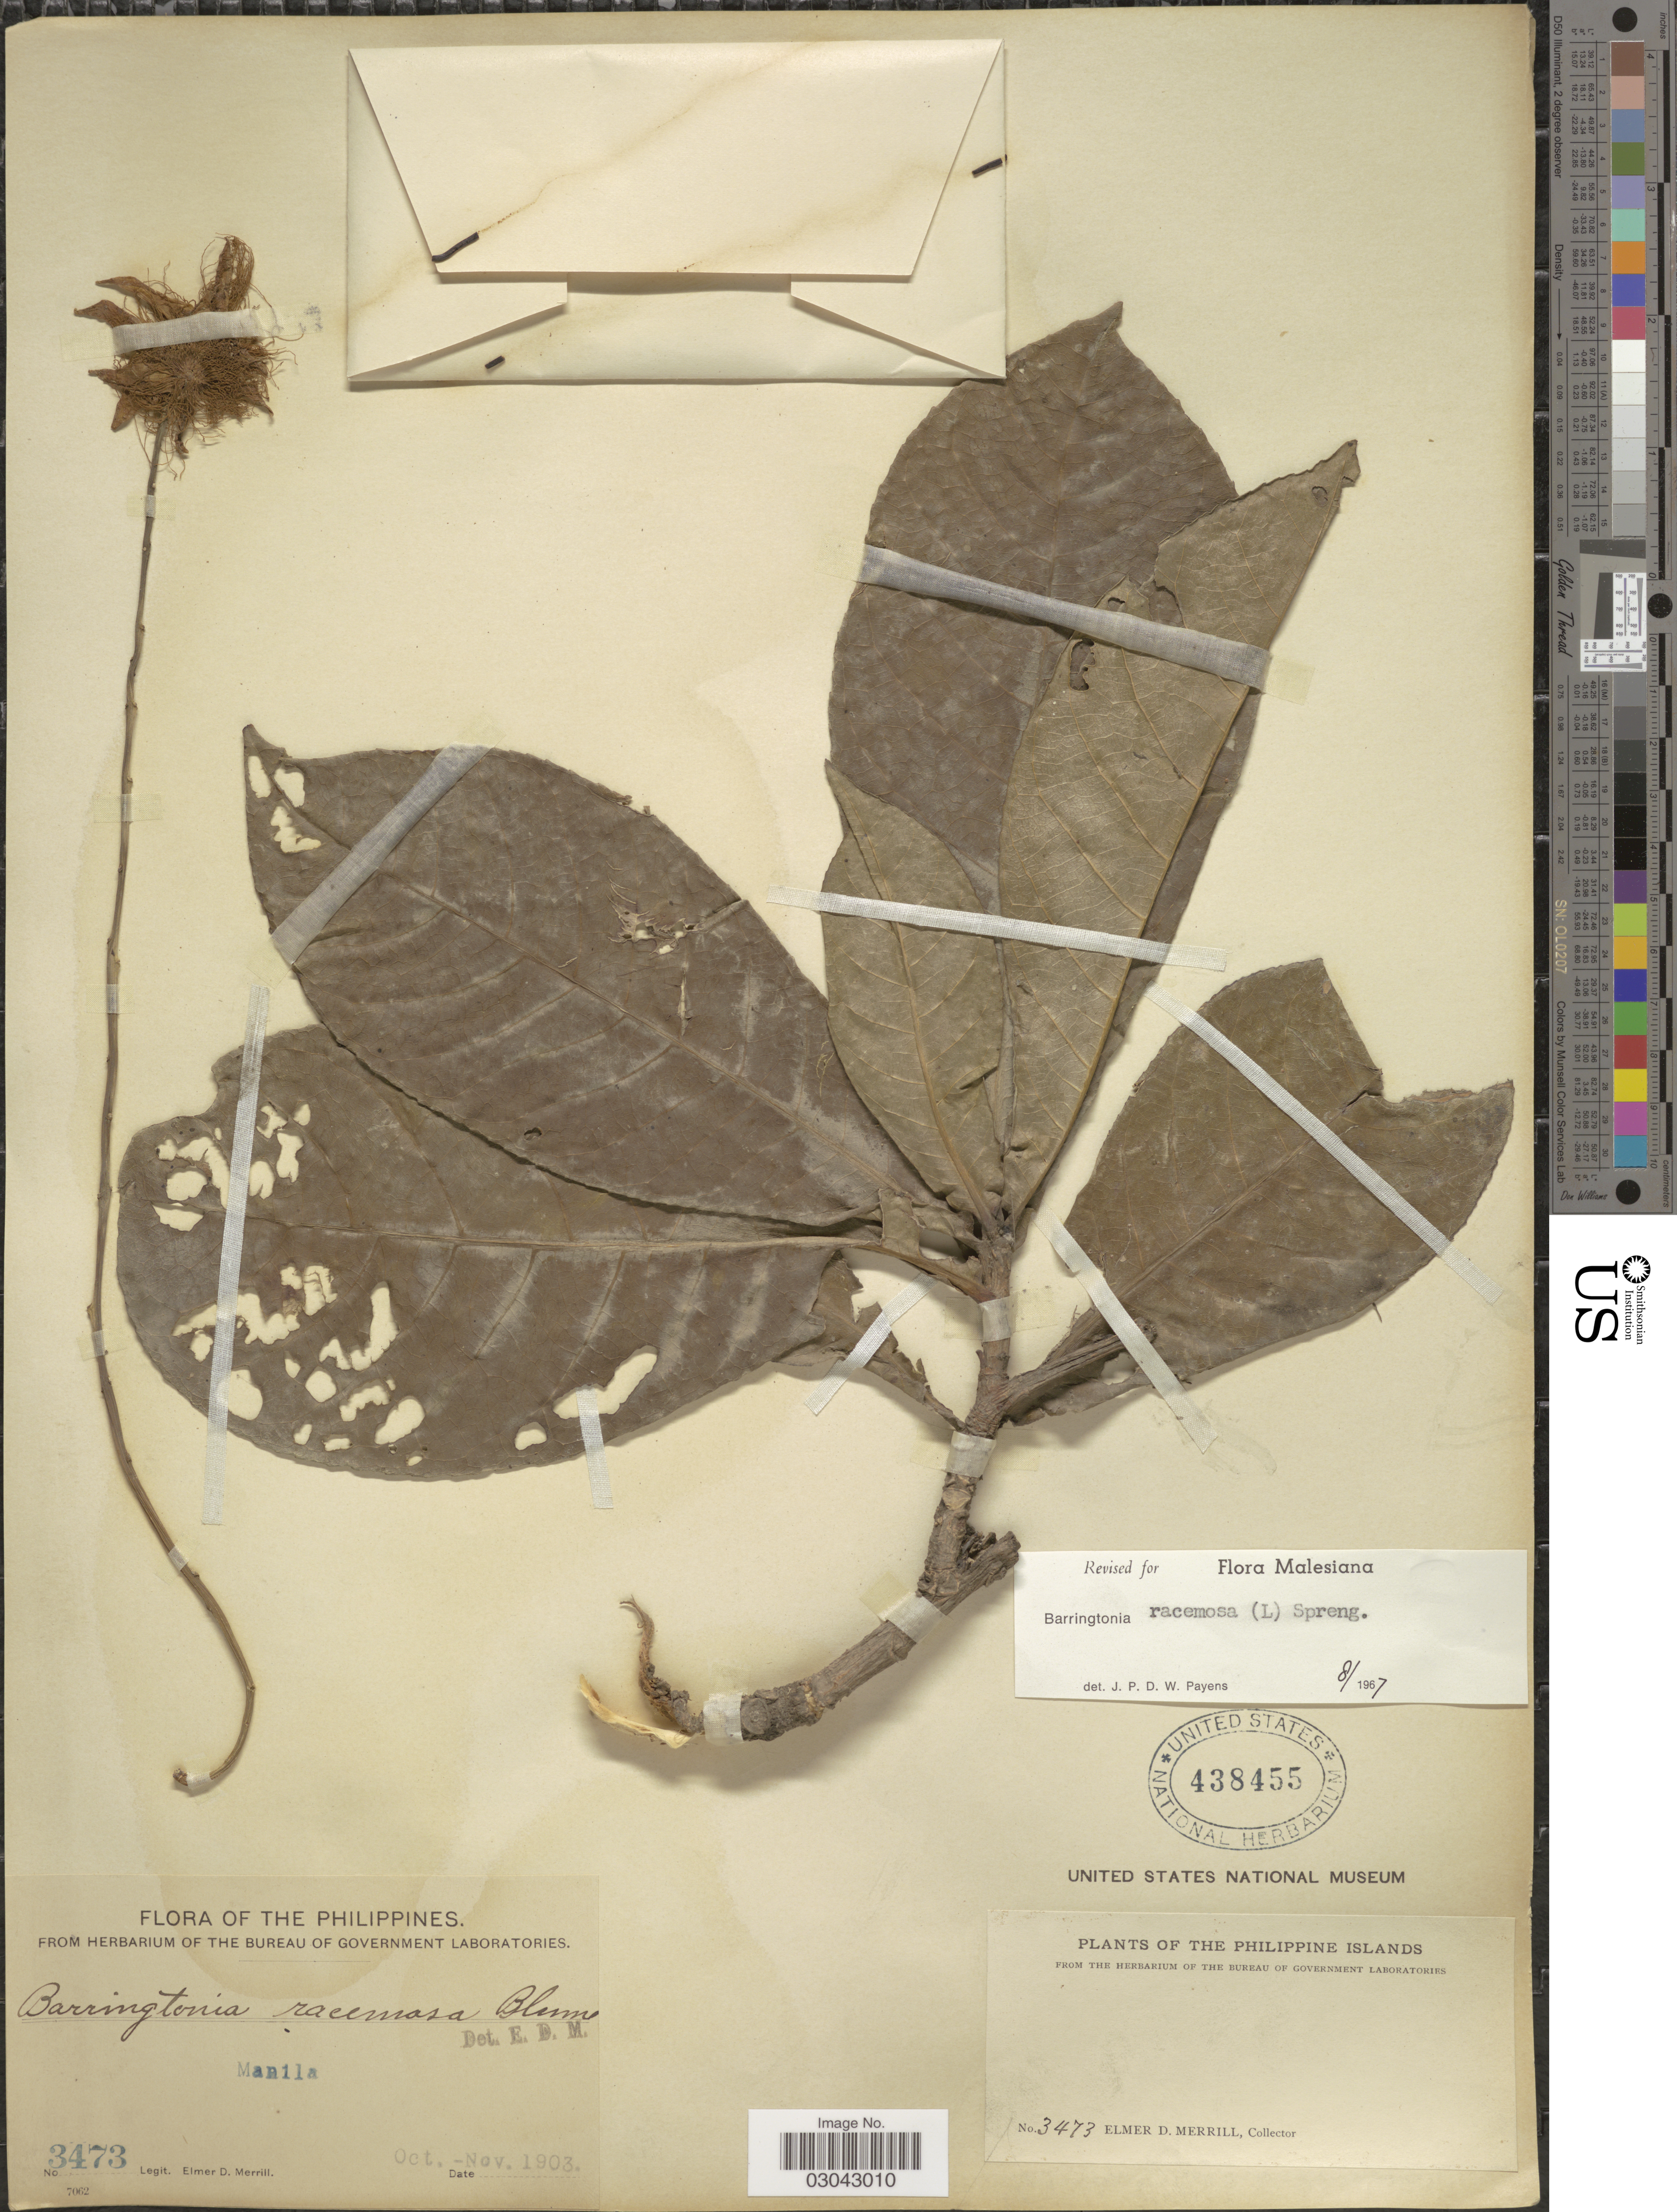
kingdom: Plantae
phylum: Tracheophyta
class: Magnoliopsida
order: Ericales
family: Lecythidaceae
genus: Barringtonia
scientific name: Barringtonia racemosa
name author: (L.) Spreng.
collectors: E. D. Merrill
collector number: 3473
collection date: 1903-10/1903-11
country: Philippines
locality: Manila.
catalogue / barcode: US 438455